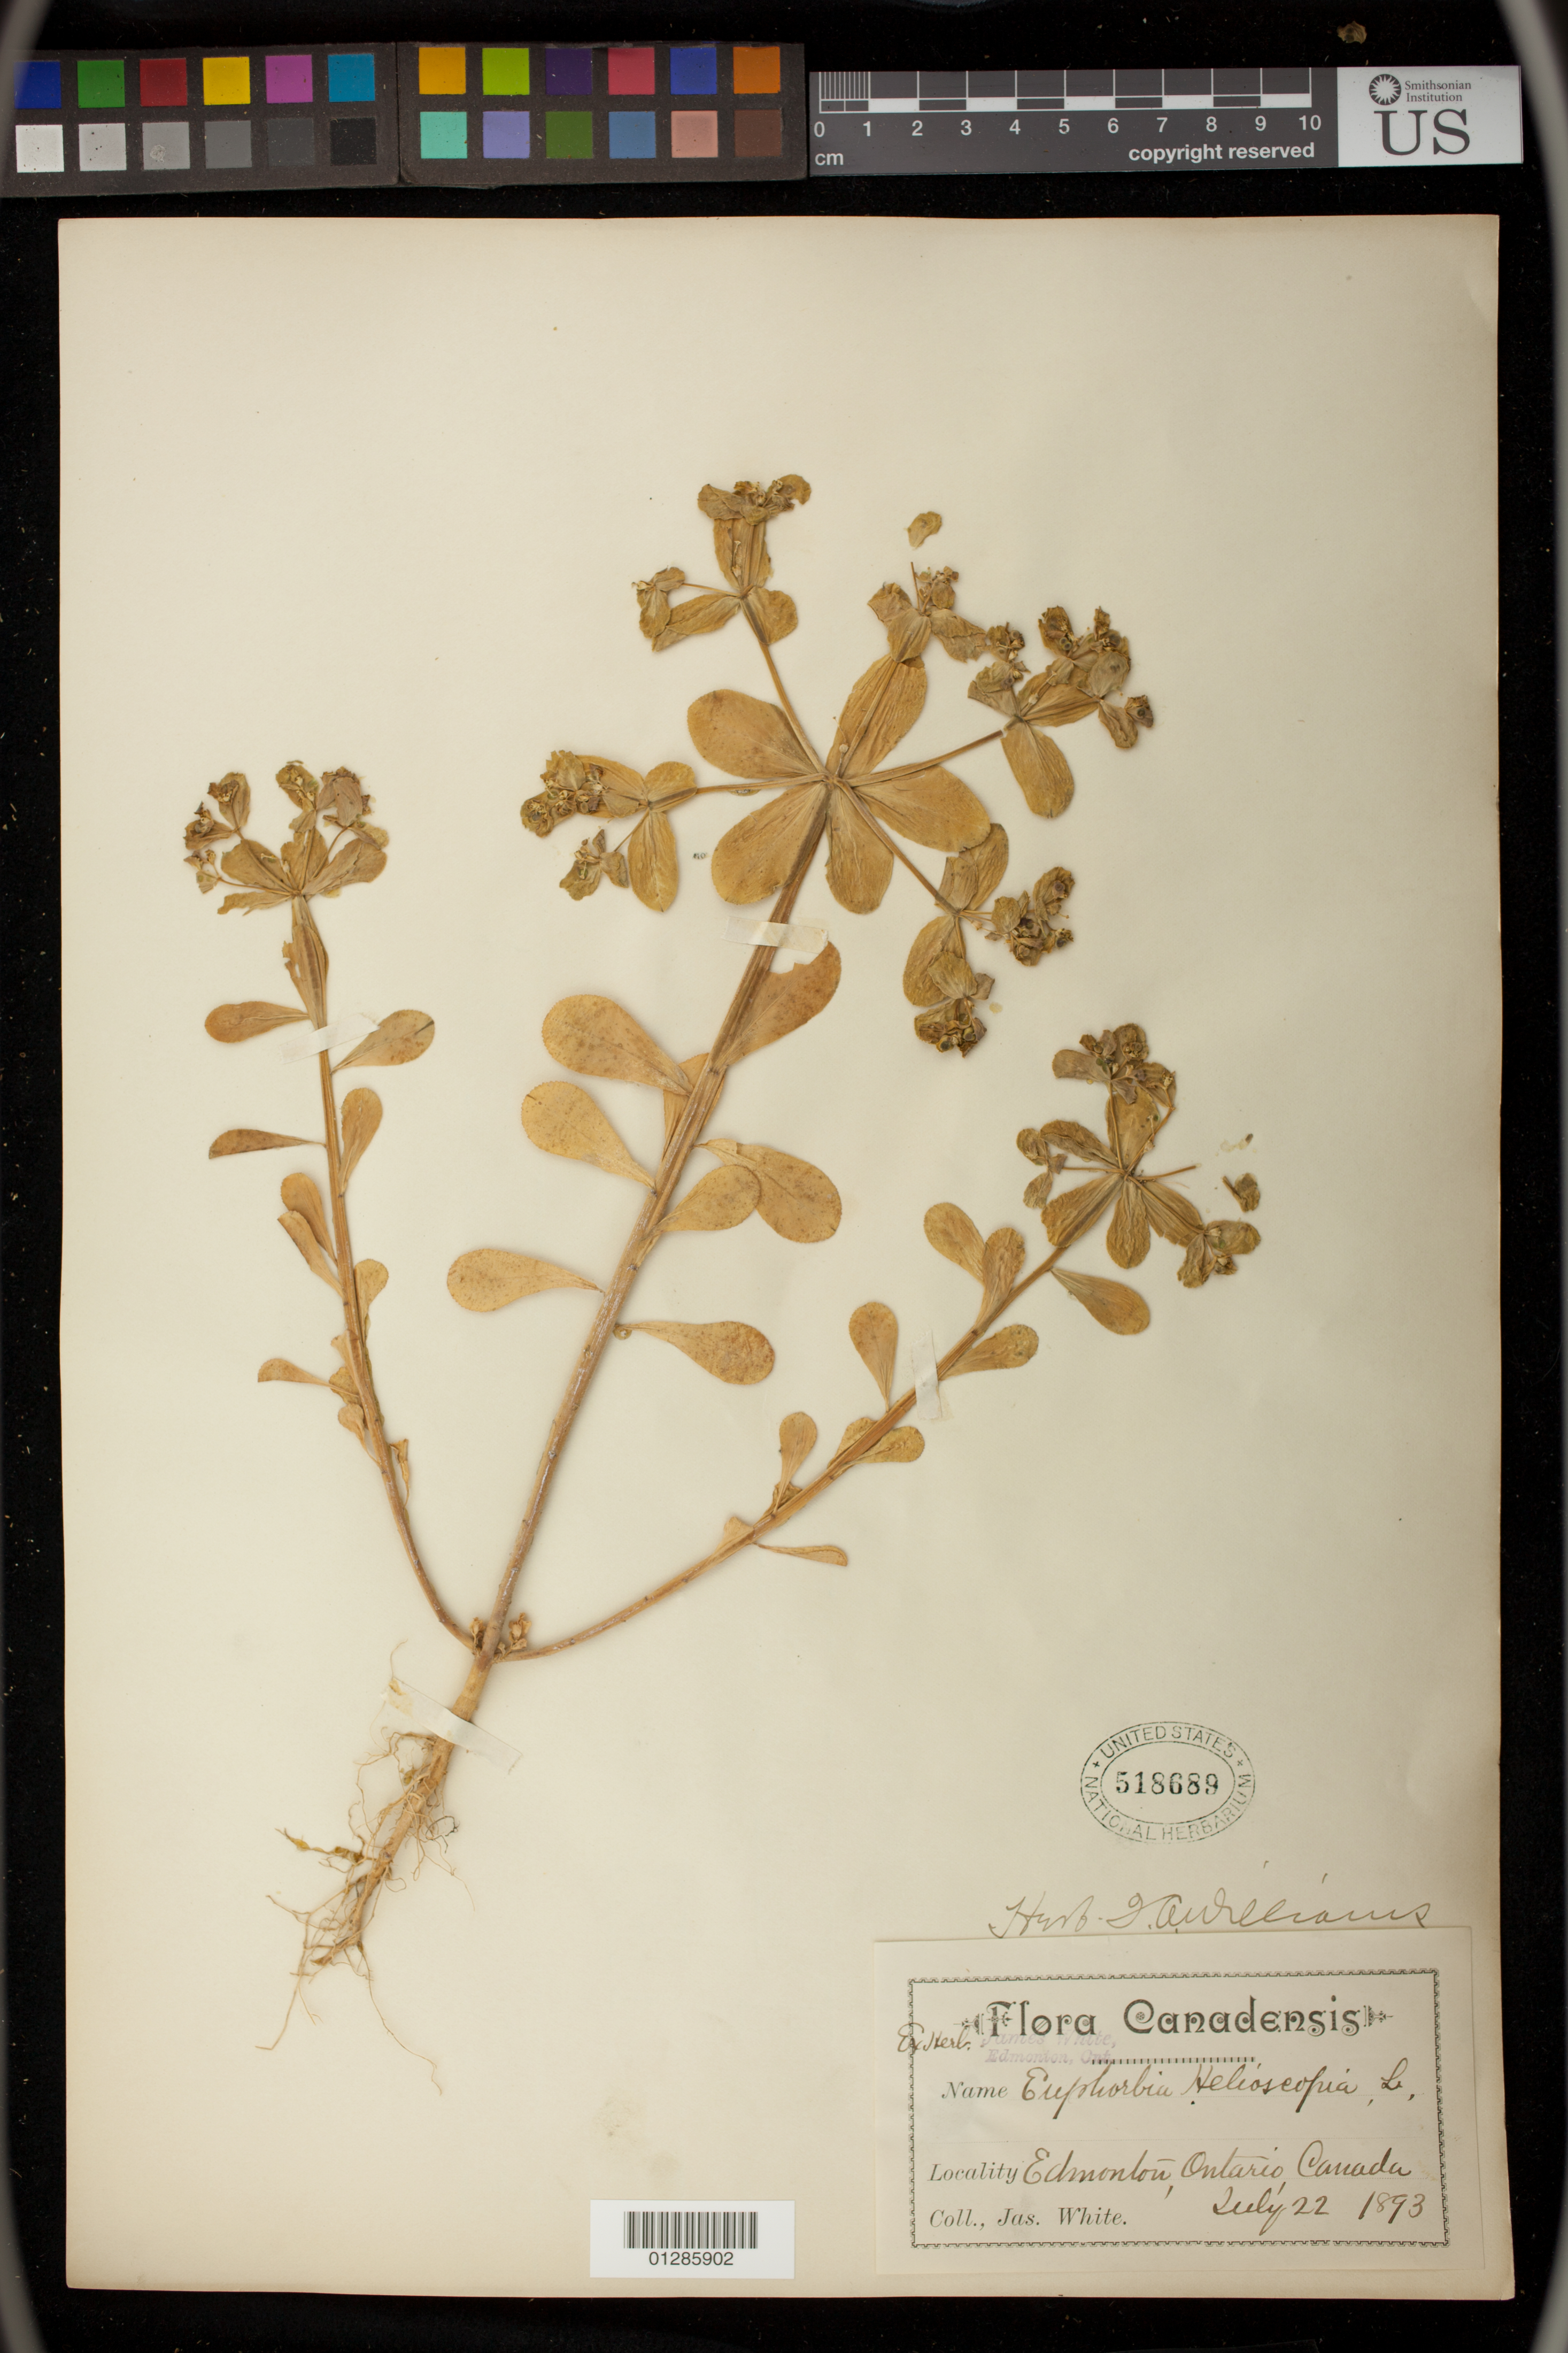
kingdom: Plantae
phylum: Tracheophyta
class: Magnoliopsida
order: Malpighiales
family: Euphorbiaceae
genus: Euphorbia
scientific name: Euphorbia helioscopia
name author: L.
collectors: J. White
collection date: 1893-07-22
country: Canada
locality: Edmonton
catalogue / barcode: US 518689